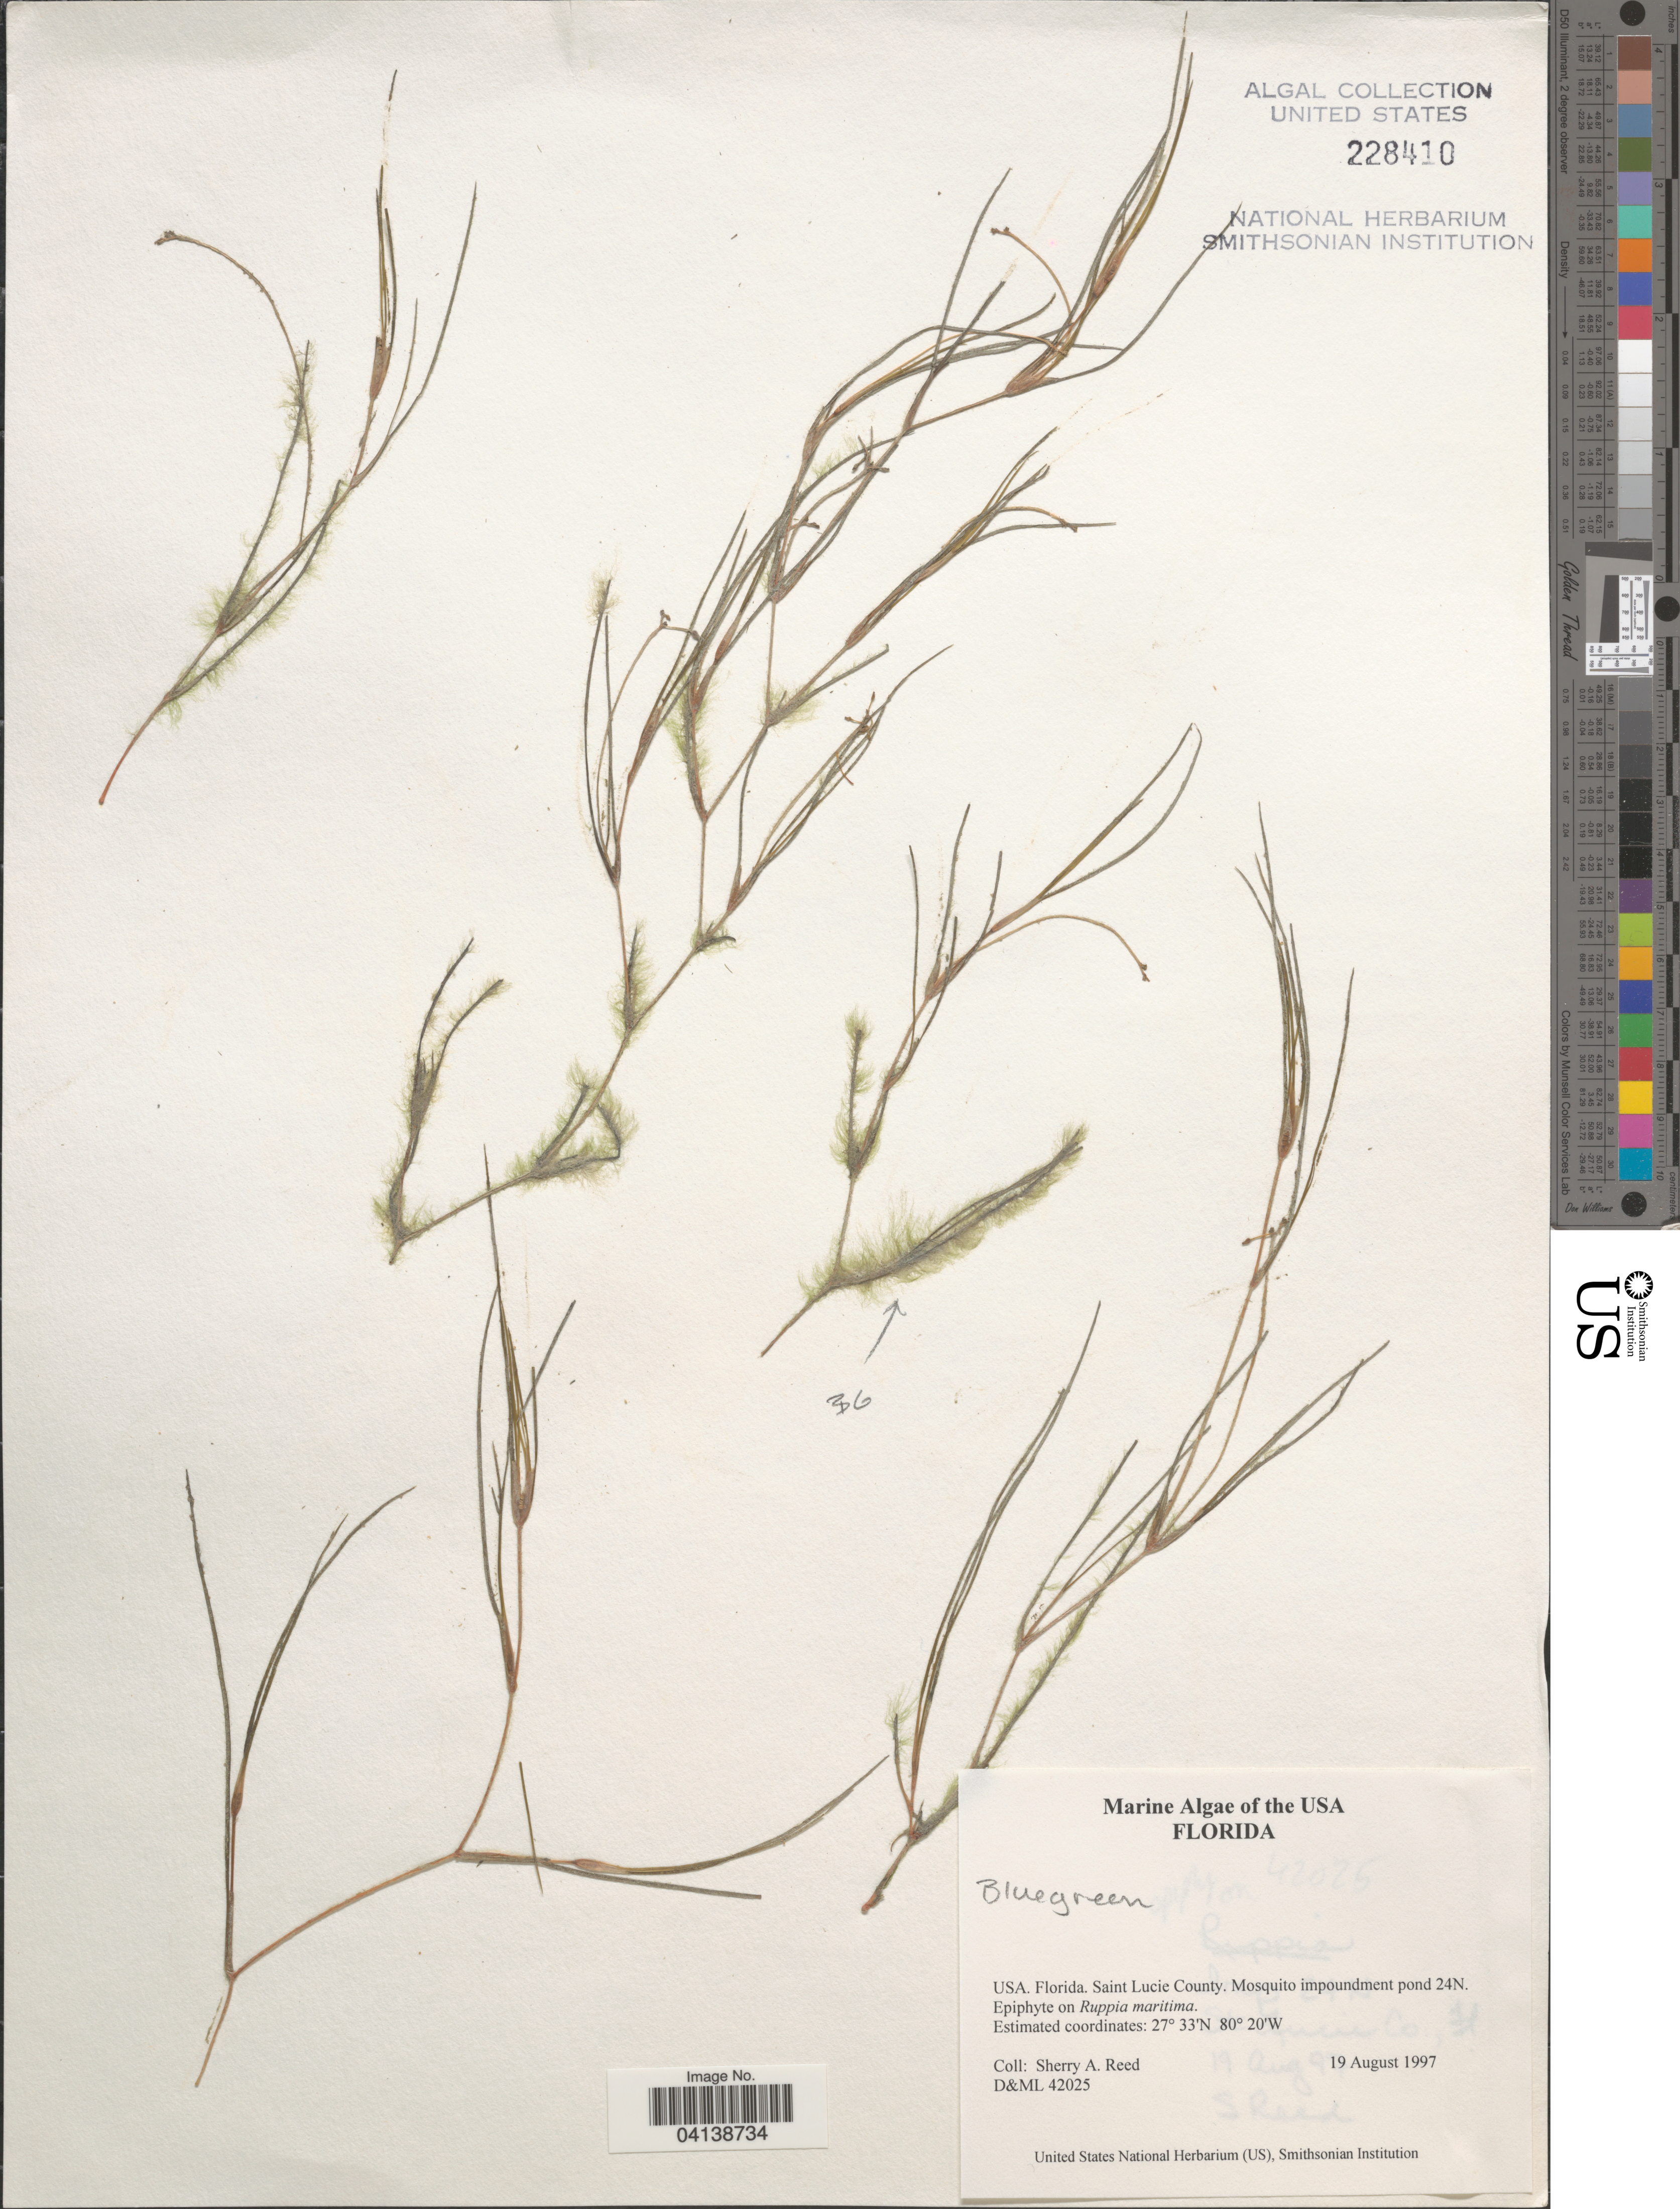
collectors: S. Reed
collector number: D&ML42025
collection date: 1997-08-19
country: United States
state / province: Florida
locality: Saint Lucie County. Mosquito impoundment pond 24N.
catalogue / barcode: US 228410